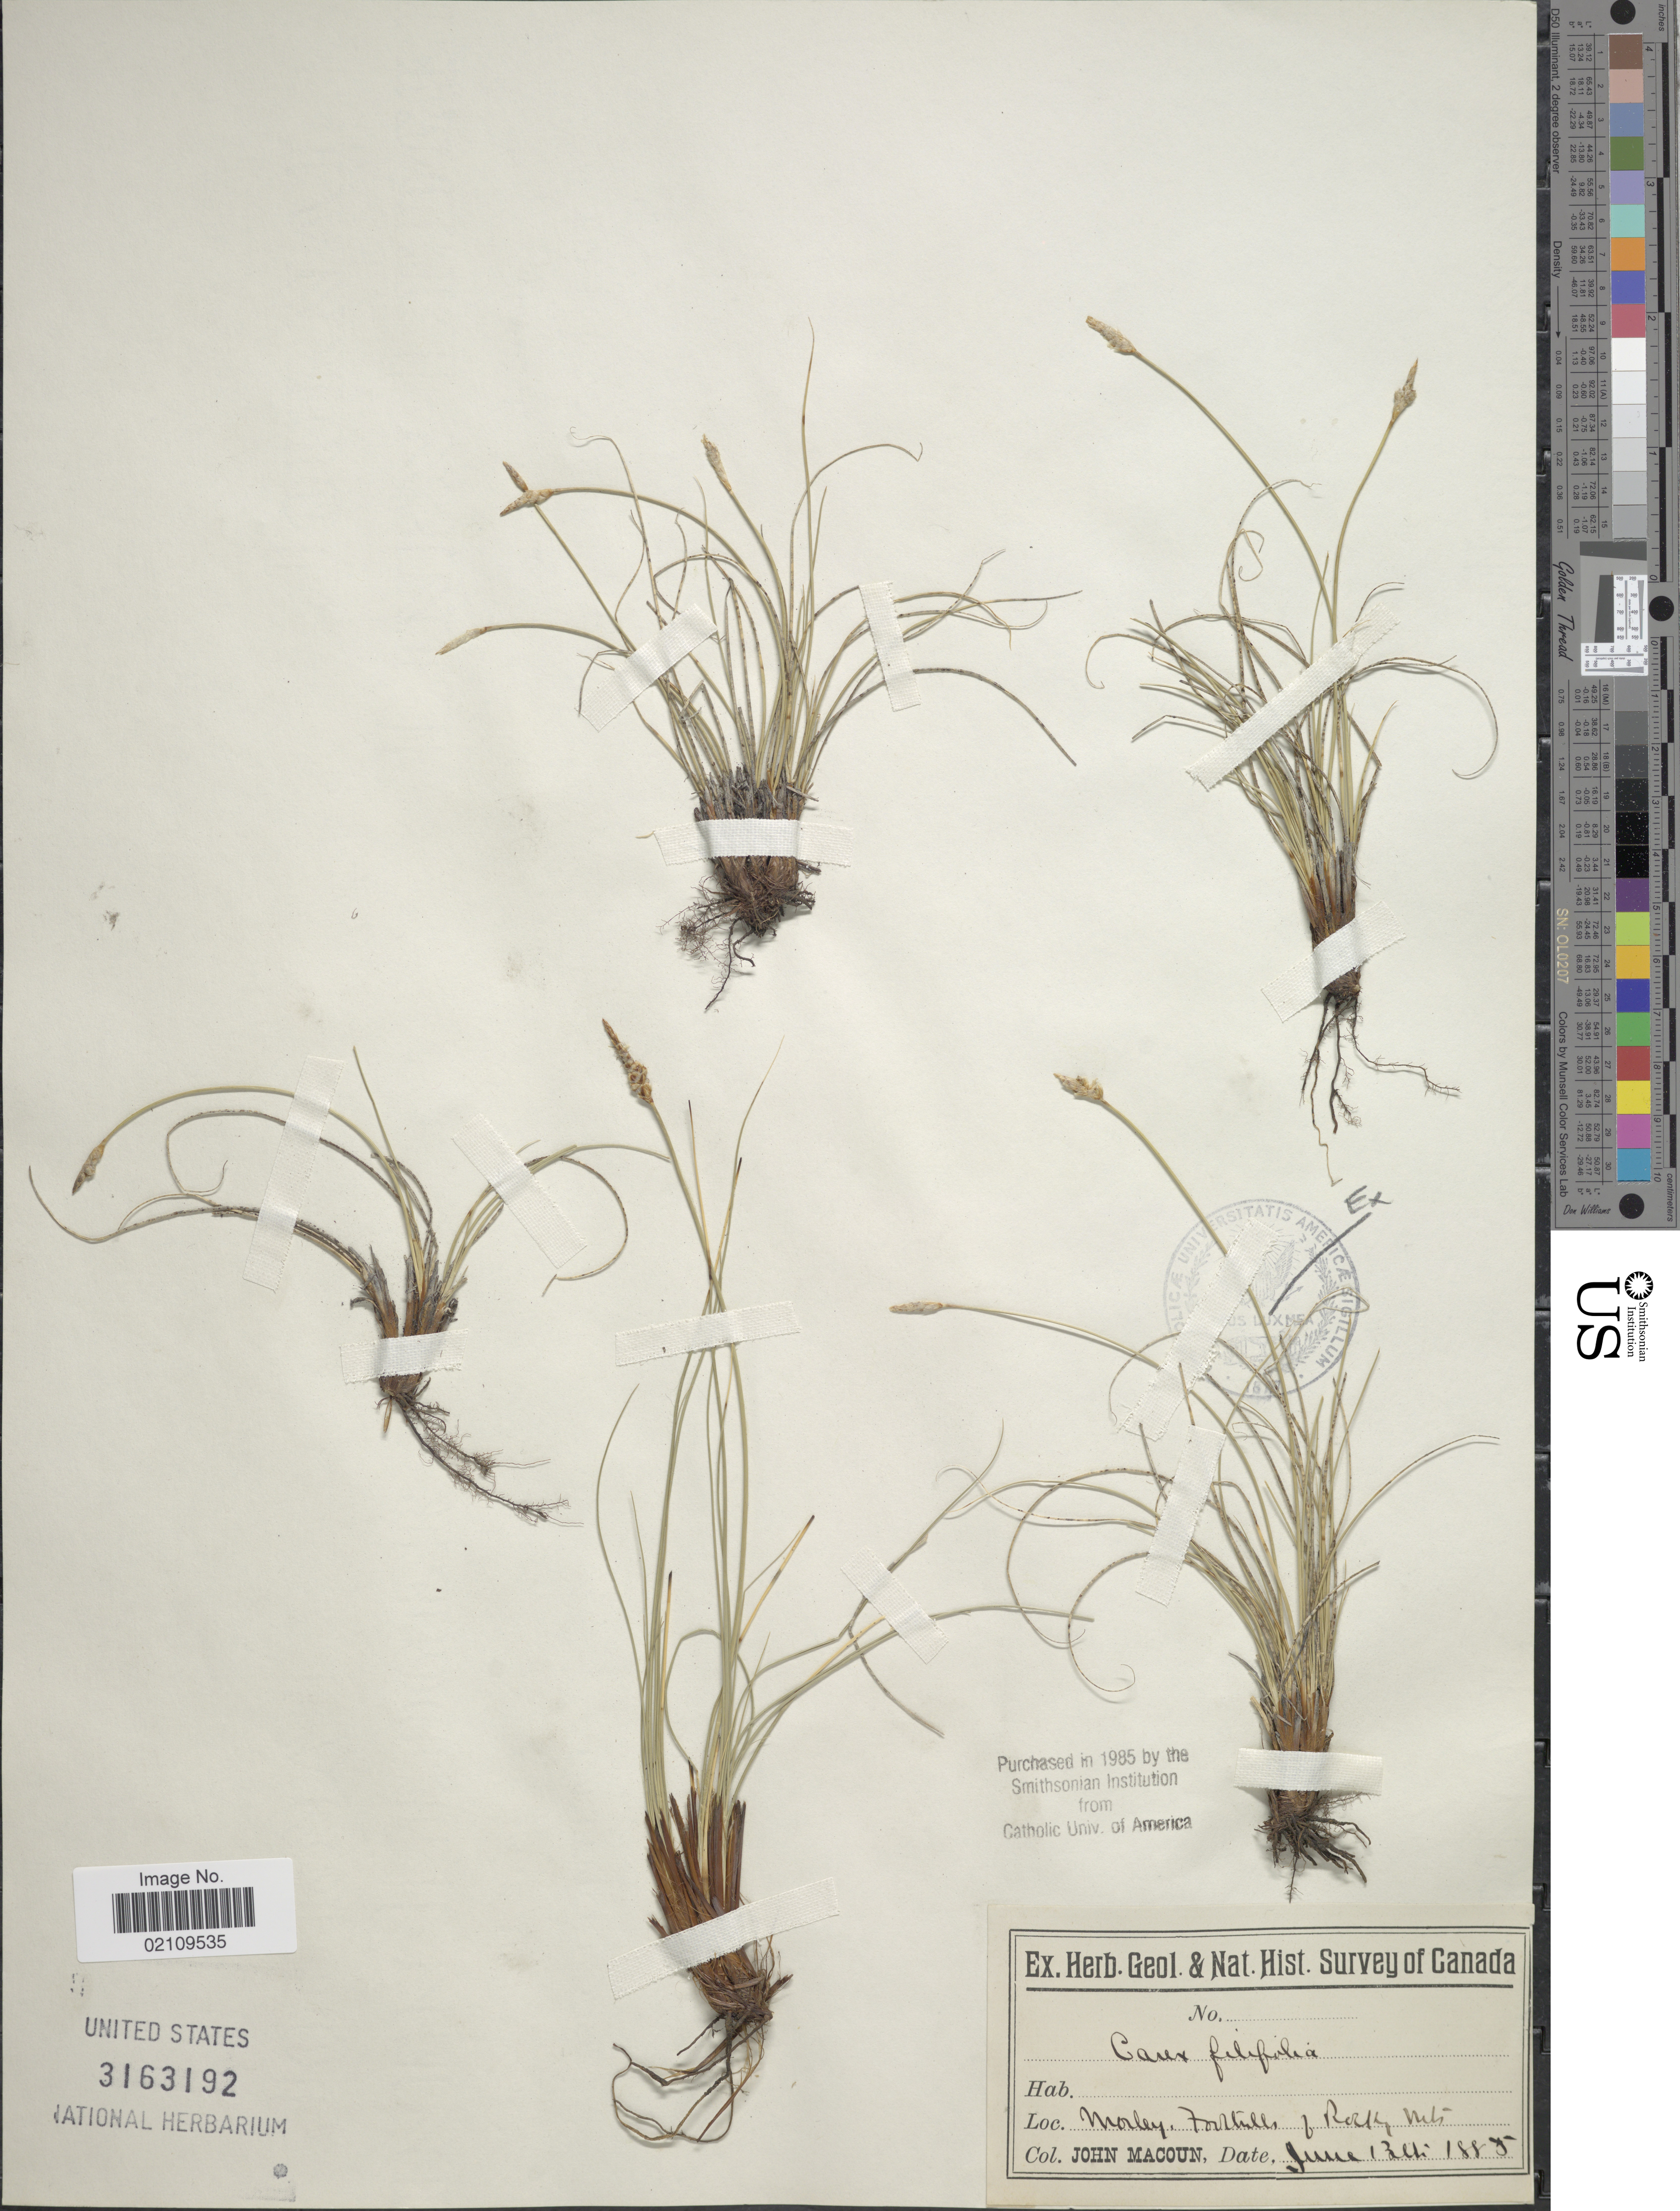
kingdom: Plantae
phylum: Tracheophyta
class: Liliopsida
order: Poales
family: Cyperaceae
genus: Carex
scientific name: Carex filifolia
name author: Nutt.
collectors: J. Macoun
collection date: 1885-06-13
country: Canada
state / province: Alberta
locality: Morley, Foothills of Rocky Mts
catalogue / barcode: US 3163192